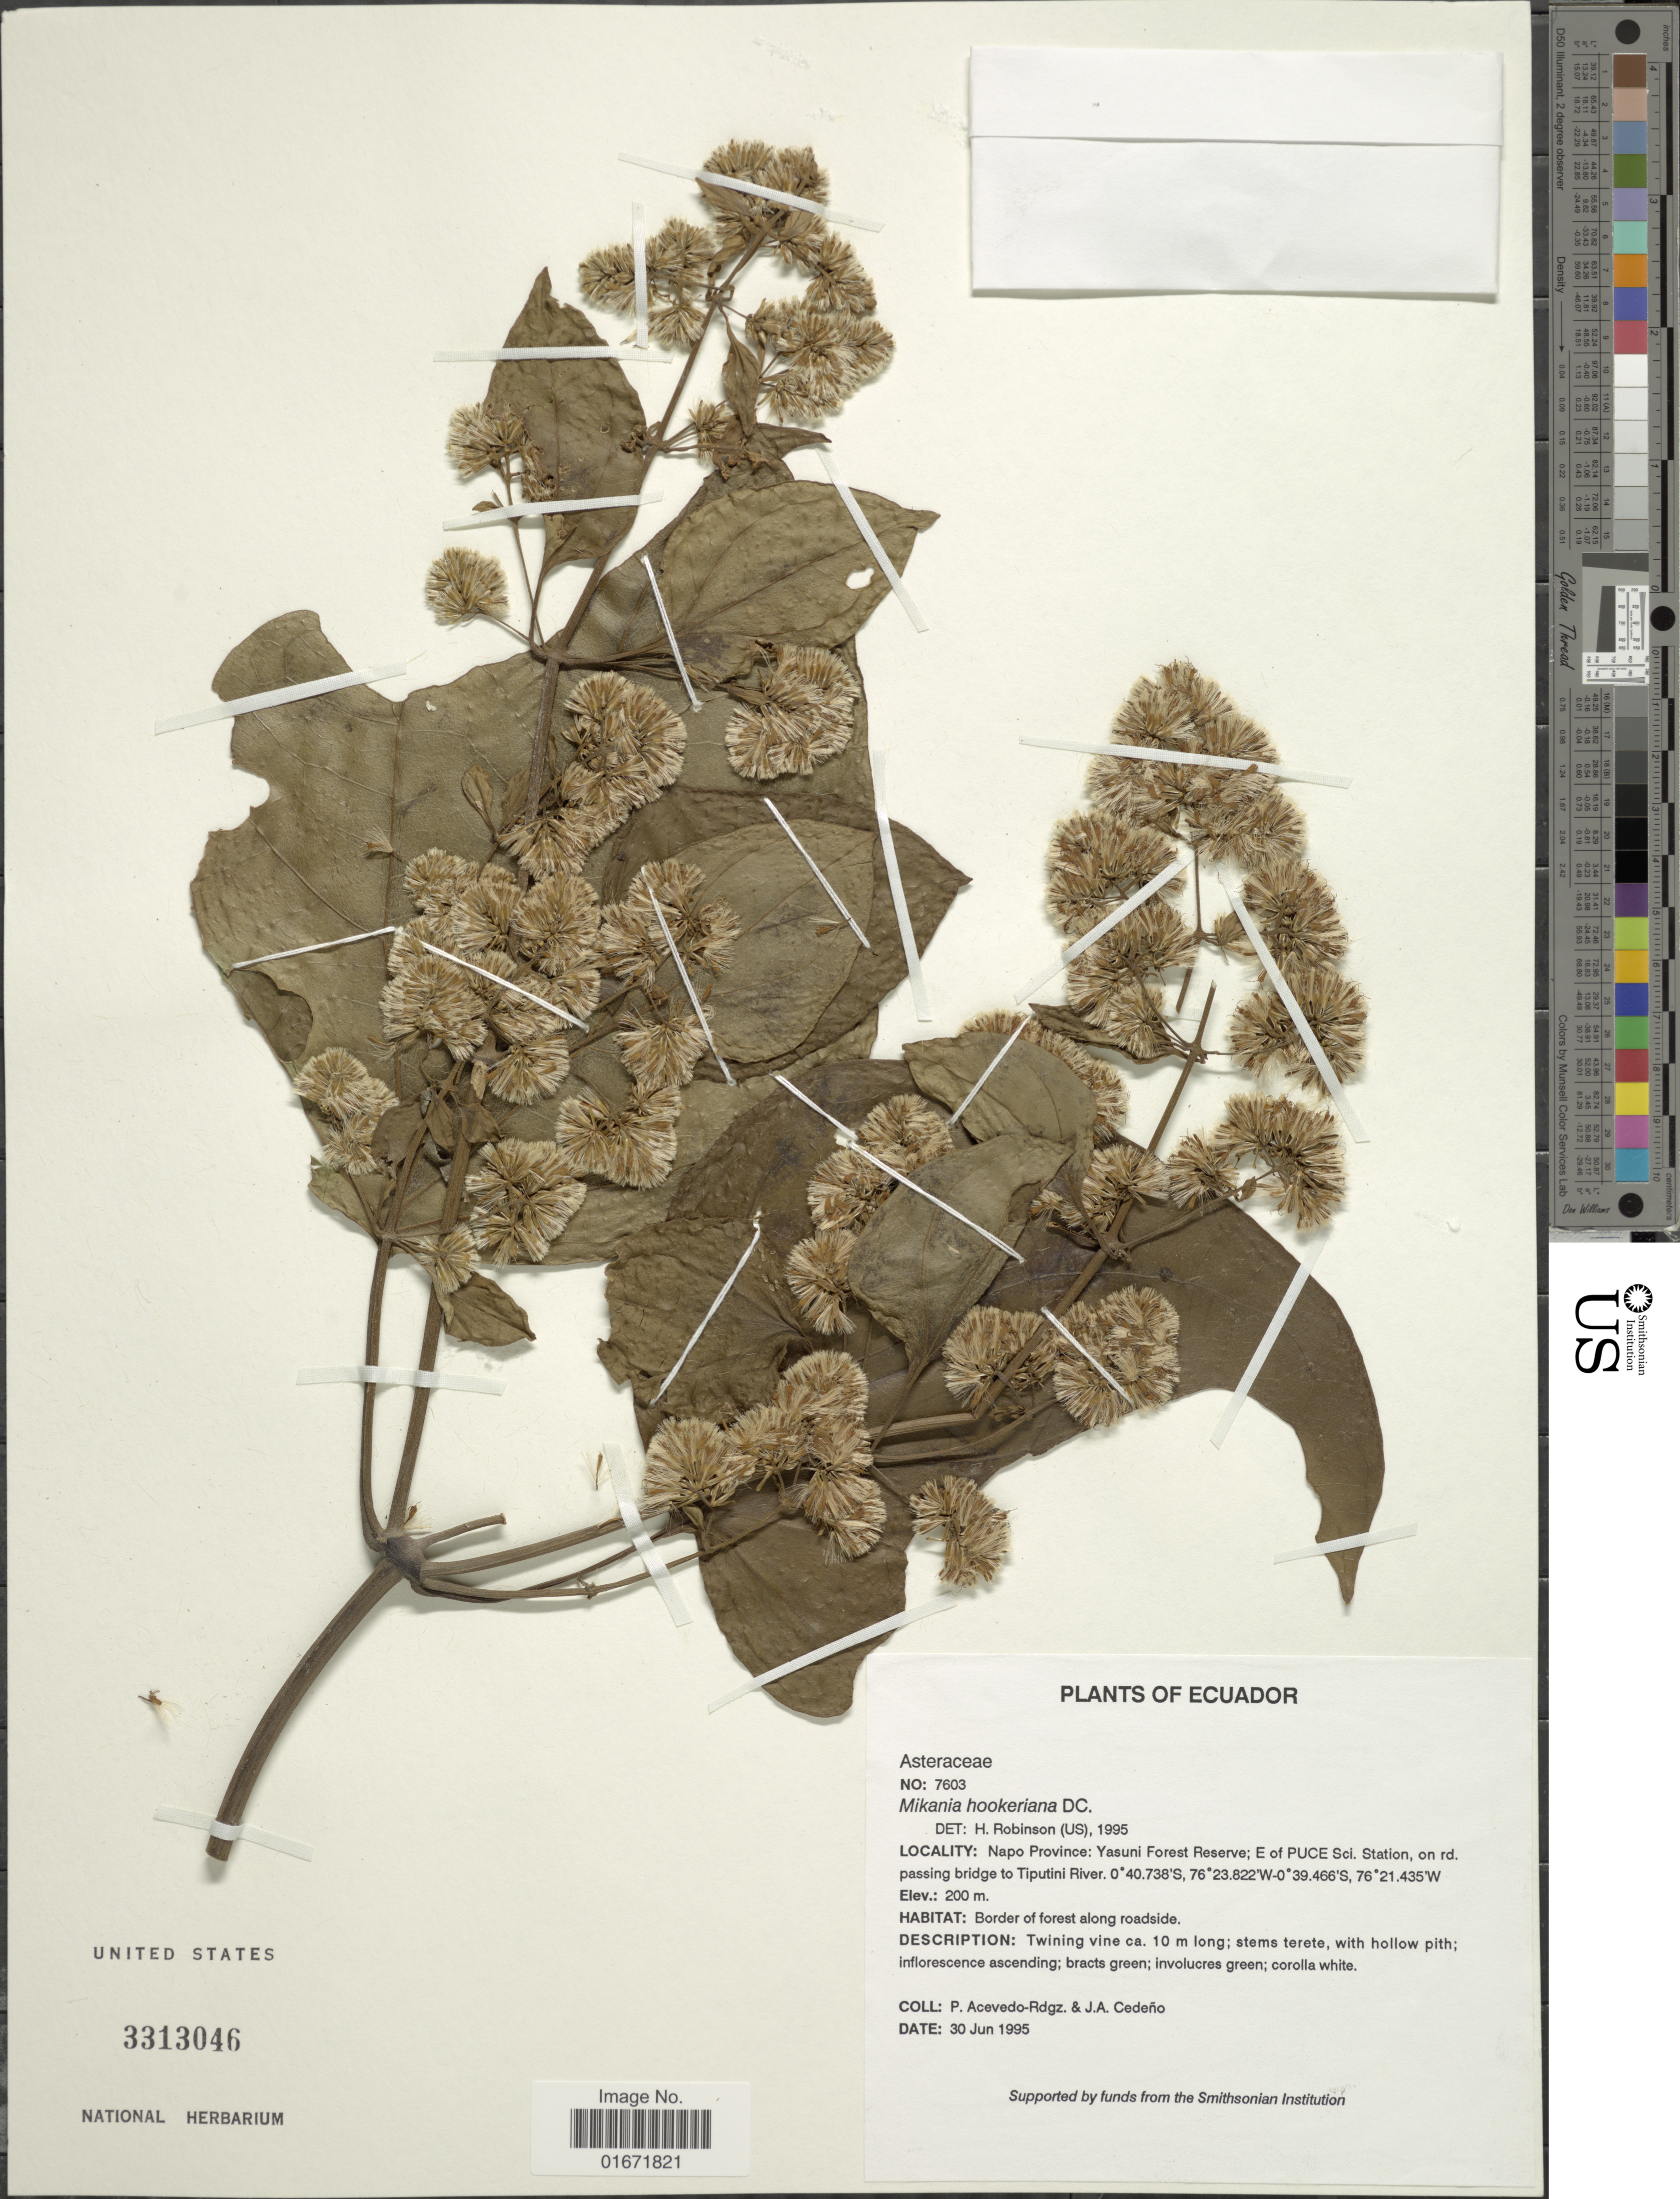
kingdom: Plantae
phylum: Tracheophyta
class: Magnoliopsida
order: Asterales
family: Asteraceae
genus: Mikania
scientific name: Mikania hookeriana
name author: DC.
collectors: P. Acevedo-Rodr. & J. A. Cedeno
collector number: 7603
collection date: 1995-06-30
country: Ecuador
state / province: Napo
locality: Napo Province: yasuni Forest Reserve; E of PUCE Sci. Station, on rd. passing bridge to Tiputini River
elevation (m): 200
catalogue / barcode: US 3313046